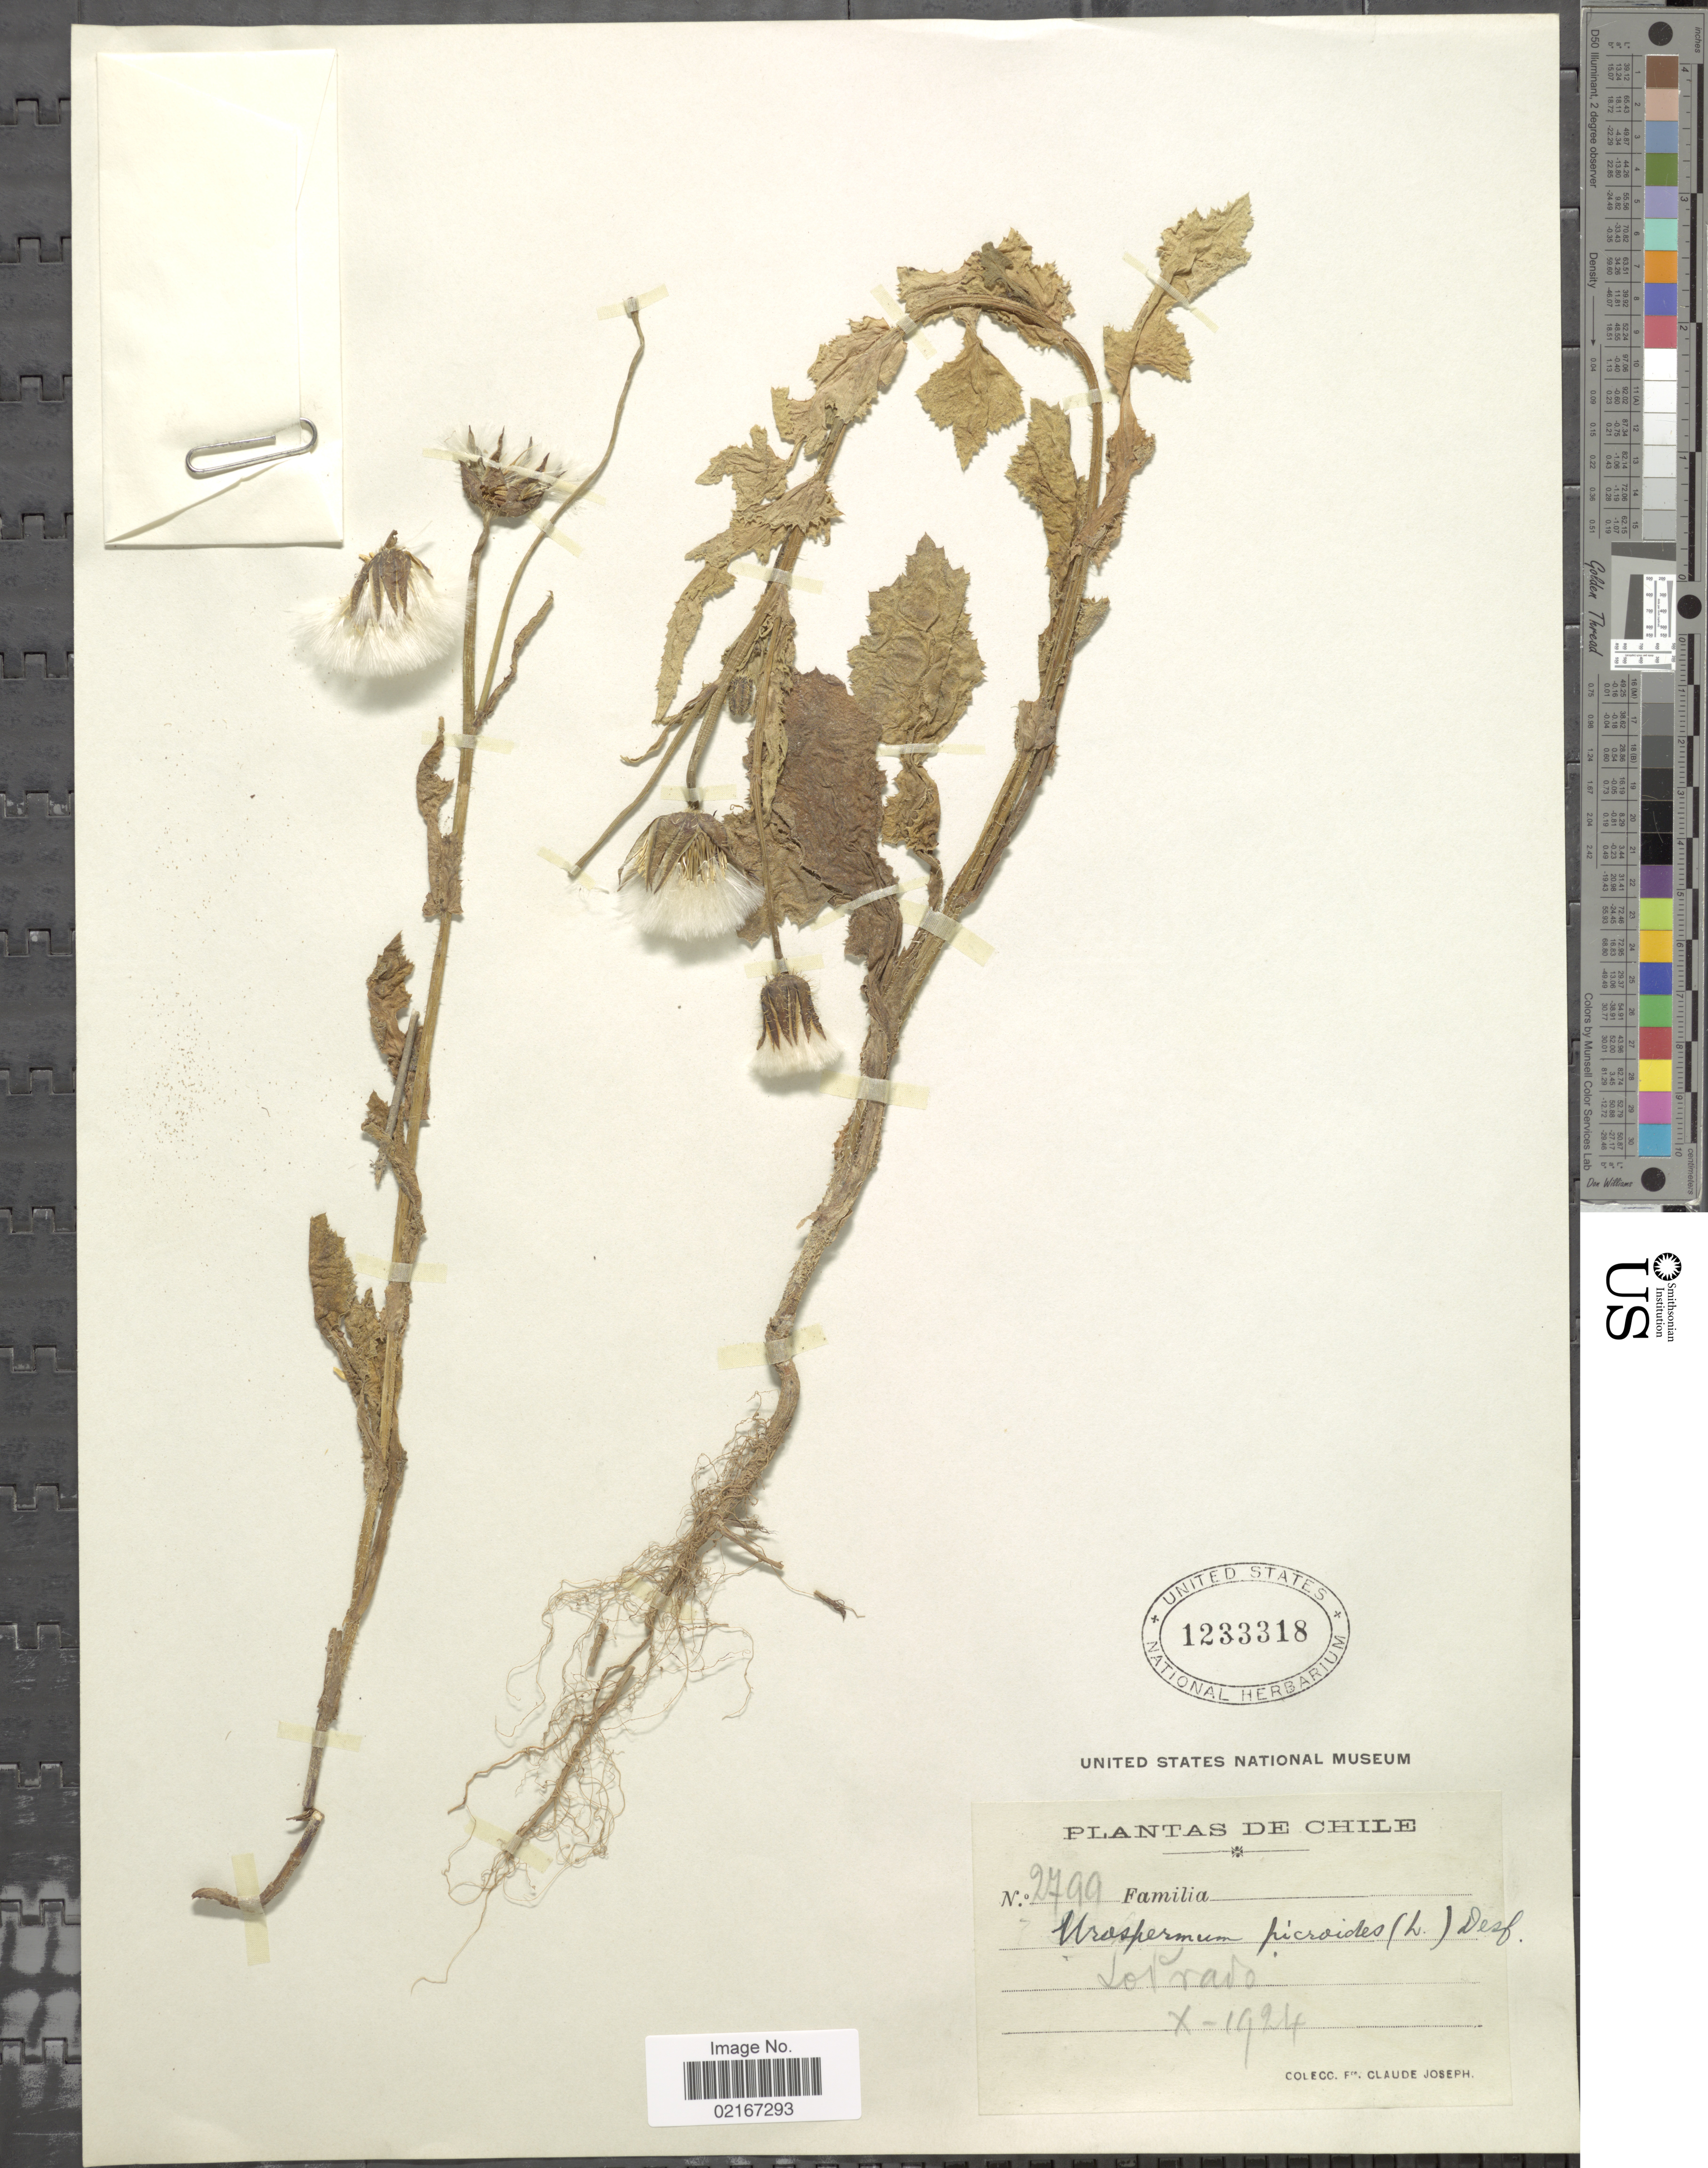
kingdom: Plantae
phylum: Tracheophyta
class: Magnoliopsida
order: Asterales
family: Asteraceae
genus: Urospermum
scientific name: Urospermum picroides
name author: (L.) F.W. Schmidt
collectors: Bro. Claude-Joseph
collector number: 2799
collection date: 1924-10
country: Chile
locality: Lo Prado.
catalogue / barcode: US 1233318